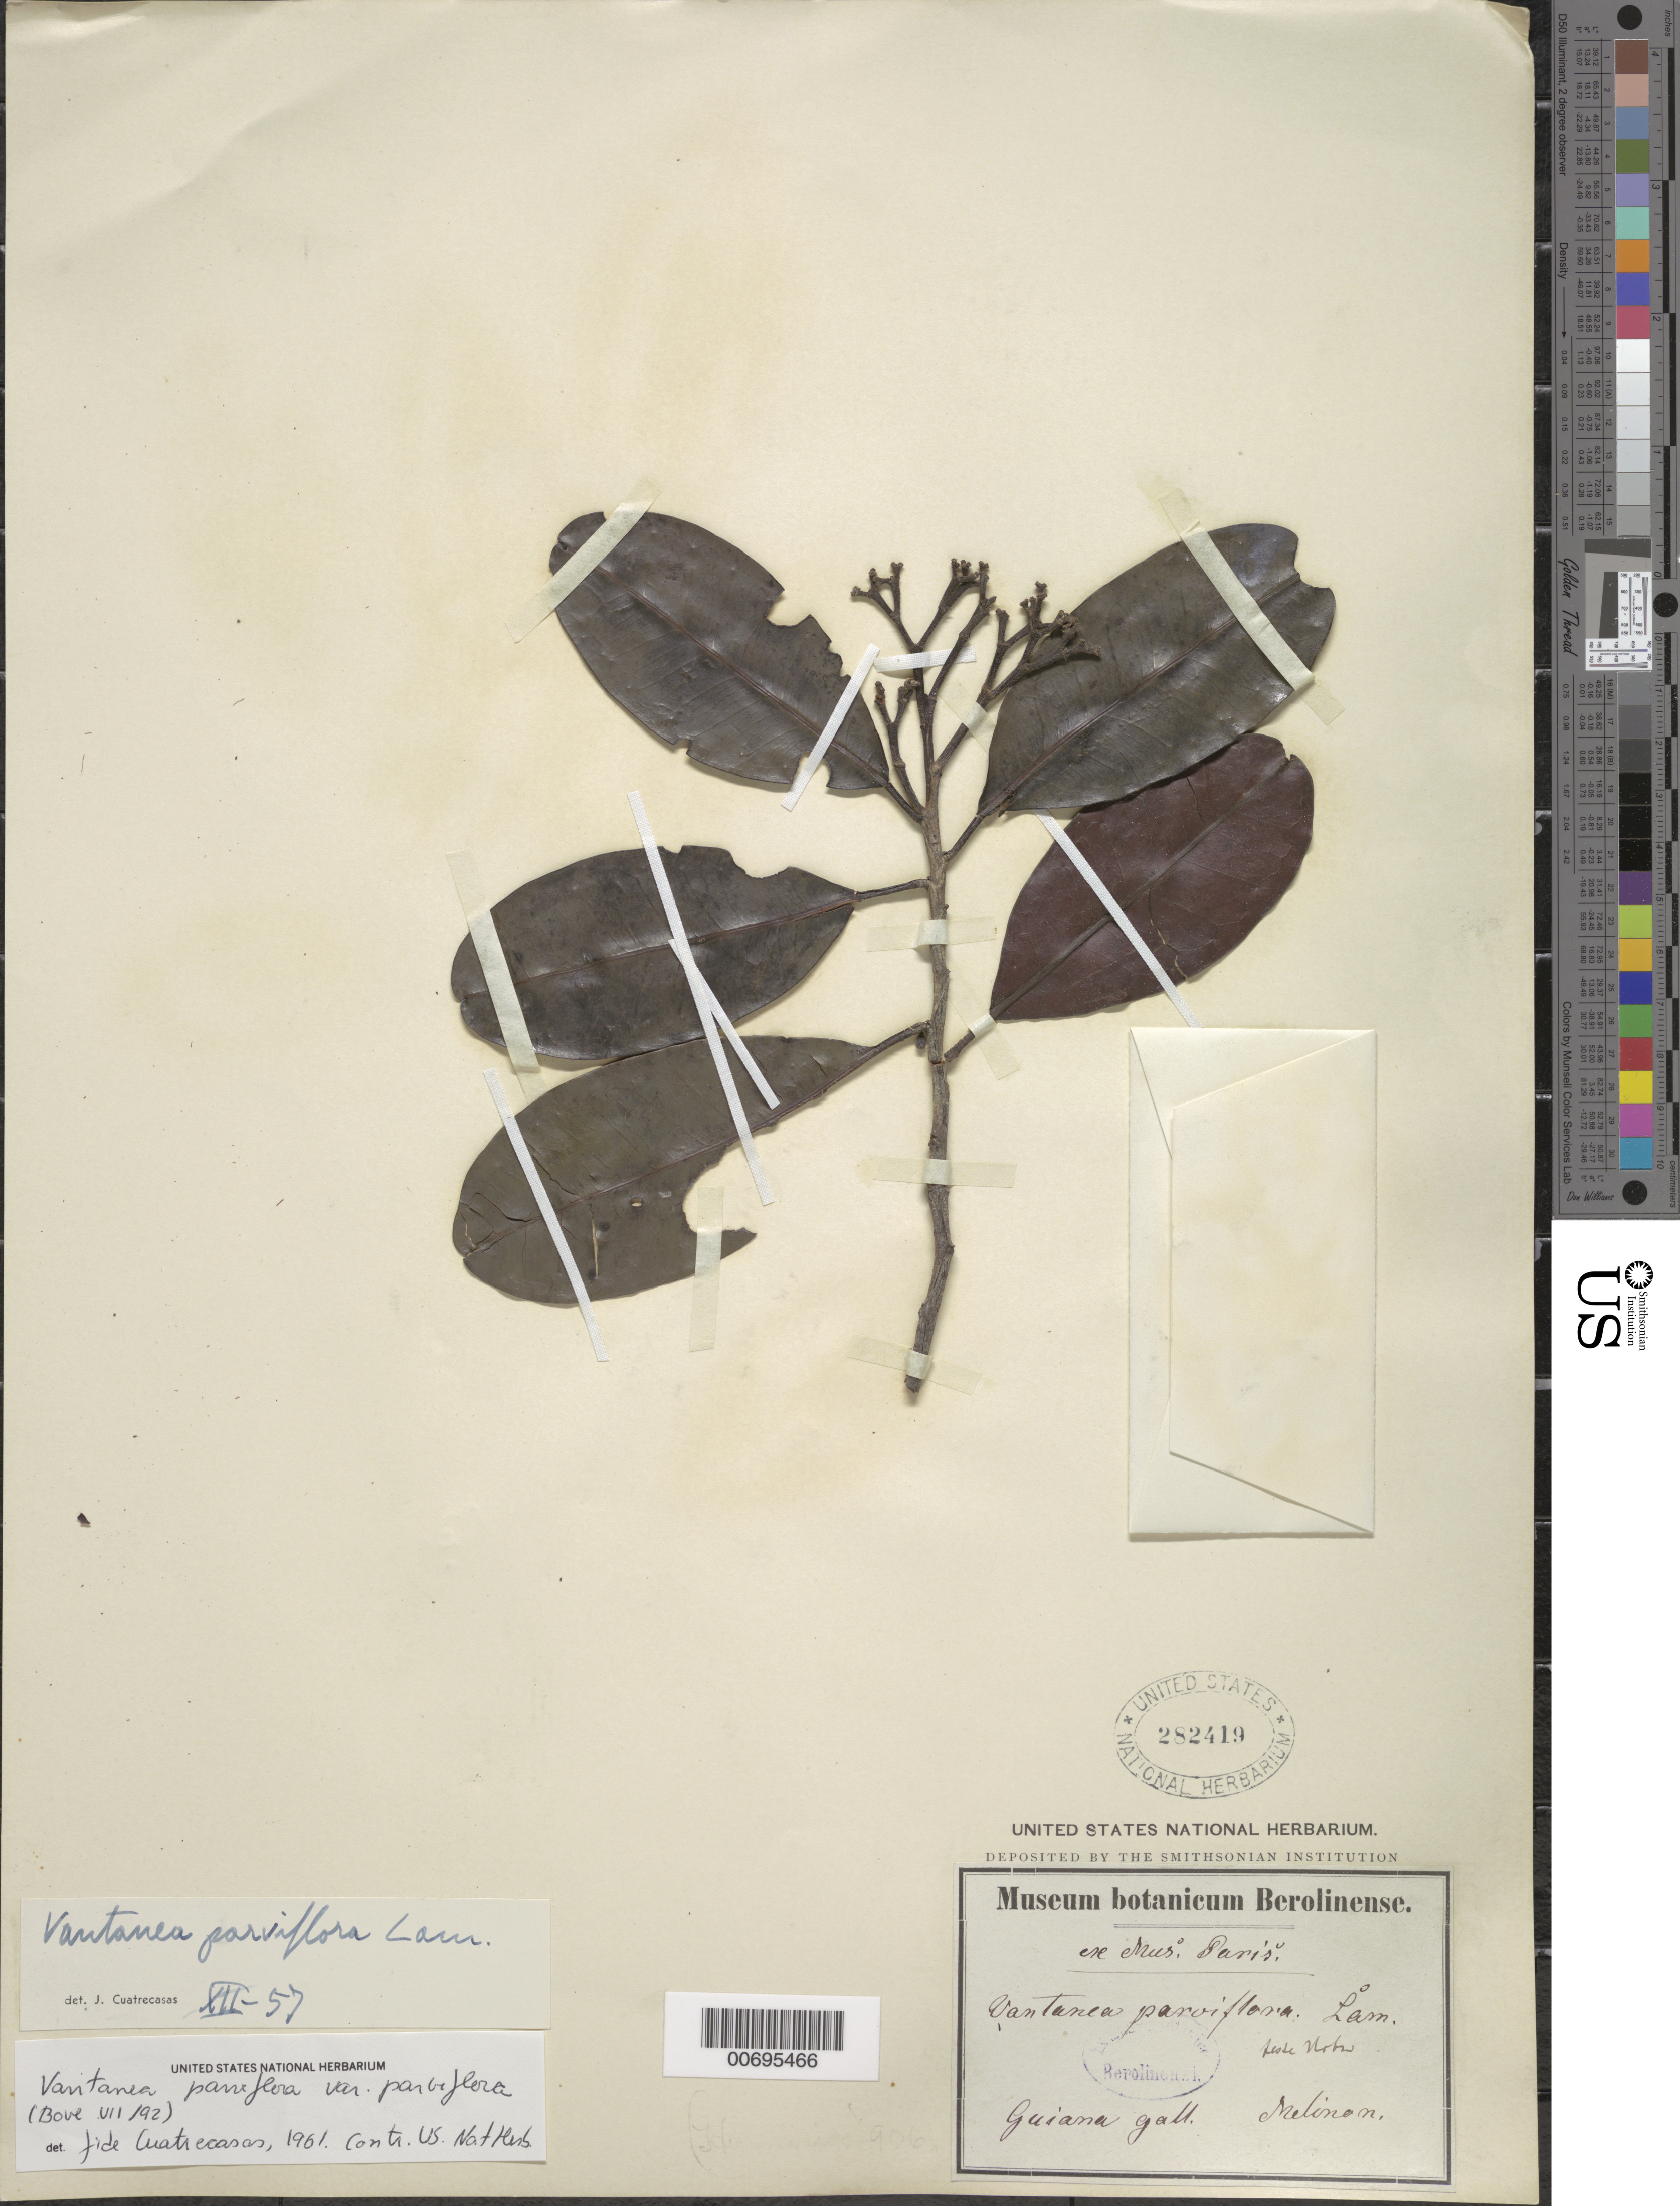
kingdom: Plantae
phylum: Tracheophyta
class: Magnoliopsida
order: Malpighiales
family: Humiriaceae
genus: Vantanea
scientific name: Vantanea parviflora var. parviflora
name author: Lam.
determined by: Cuatrecasas, J.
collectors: E. Mélinon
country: French Guiana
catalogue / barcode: US 282419